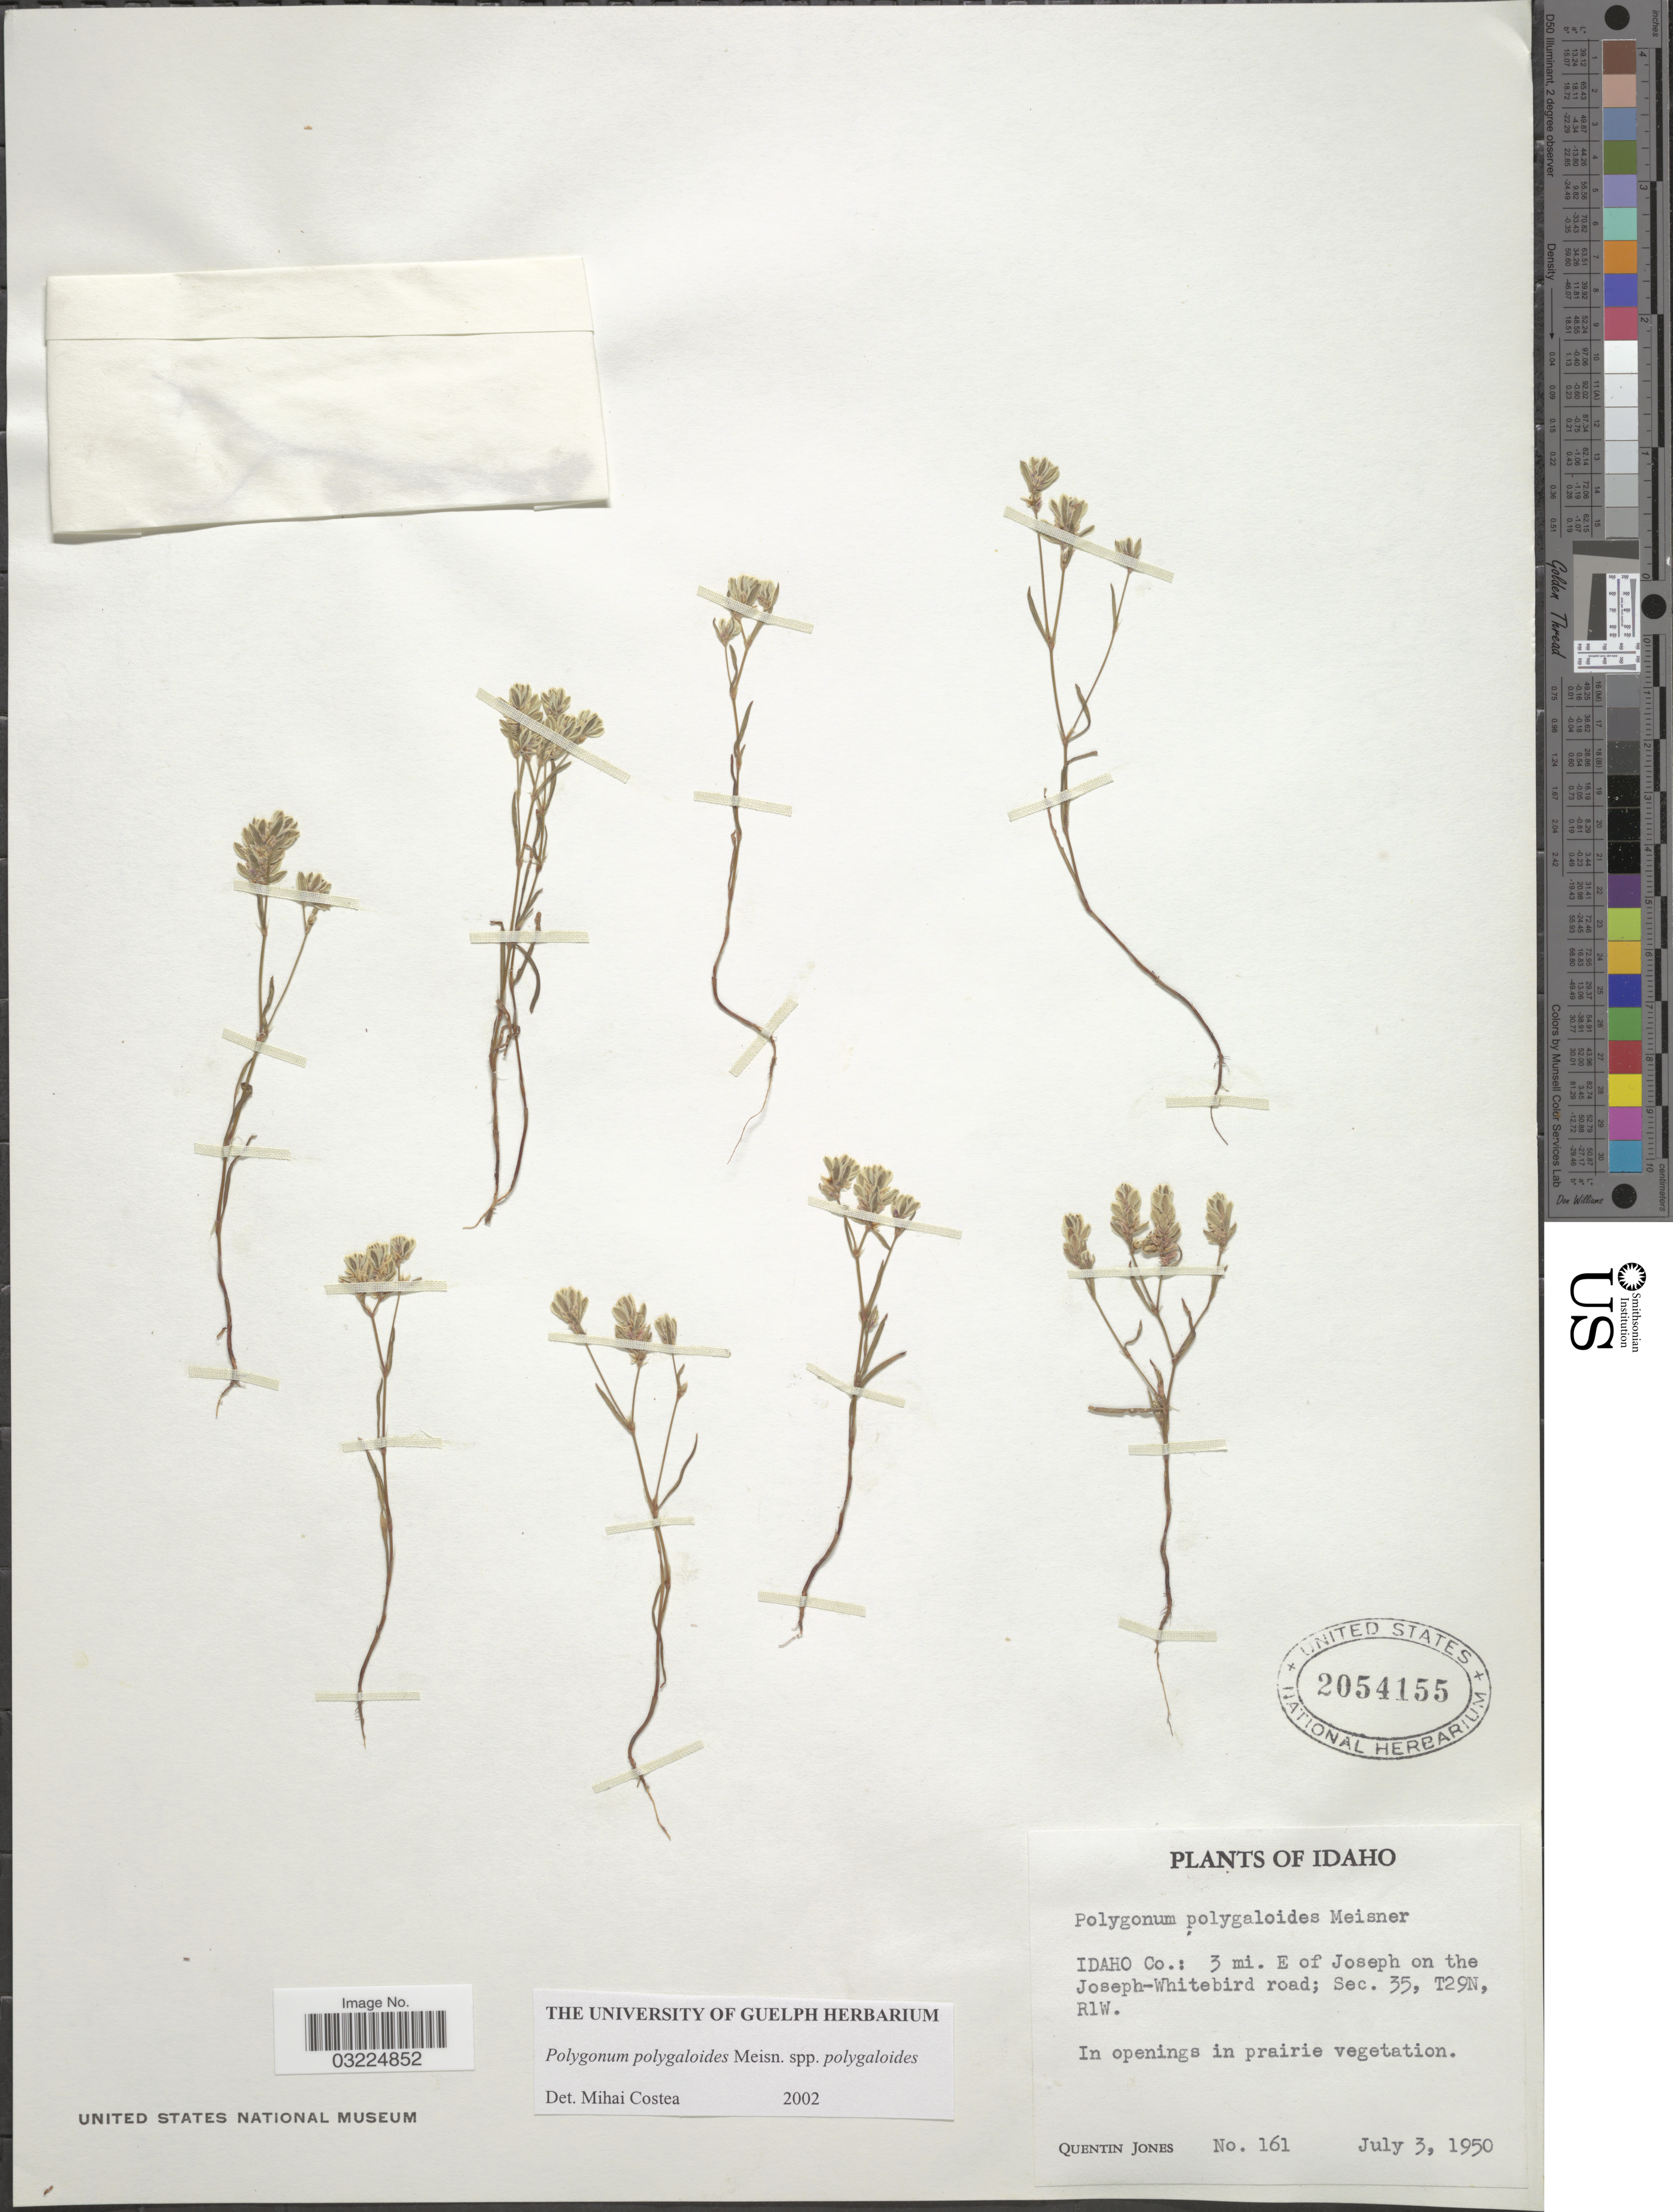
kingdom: Plantae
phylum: Tracheophyta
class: Magnoliopsida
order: Caryophyllales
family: Polygonaceae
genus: Polygonum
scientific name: Polygonum polygaloides subsp. polygaloides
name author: Meisn.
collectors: Q. Jones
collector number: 161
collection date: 1950-07-03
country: United States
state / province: Idaho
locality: Idaho Co.: 3 mi. E of Joseph on the Joseph-Whitebird road; Sec. 35, T29N, R1W.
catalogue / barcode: US 2054155